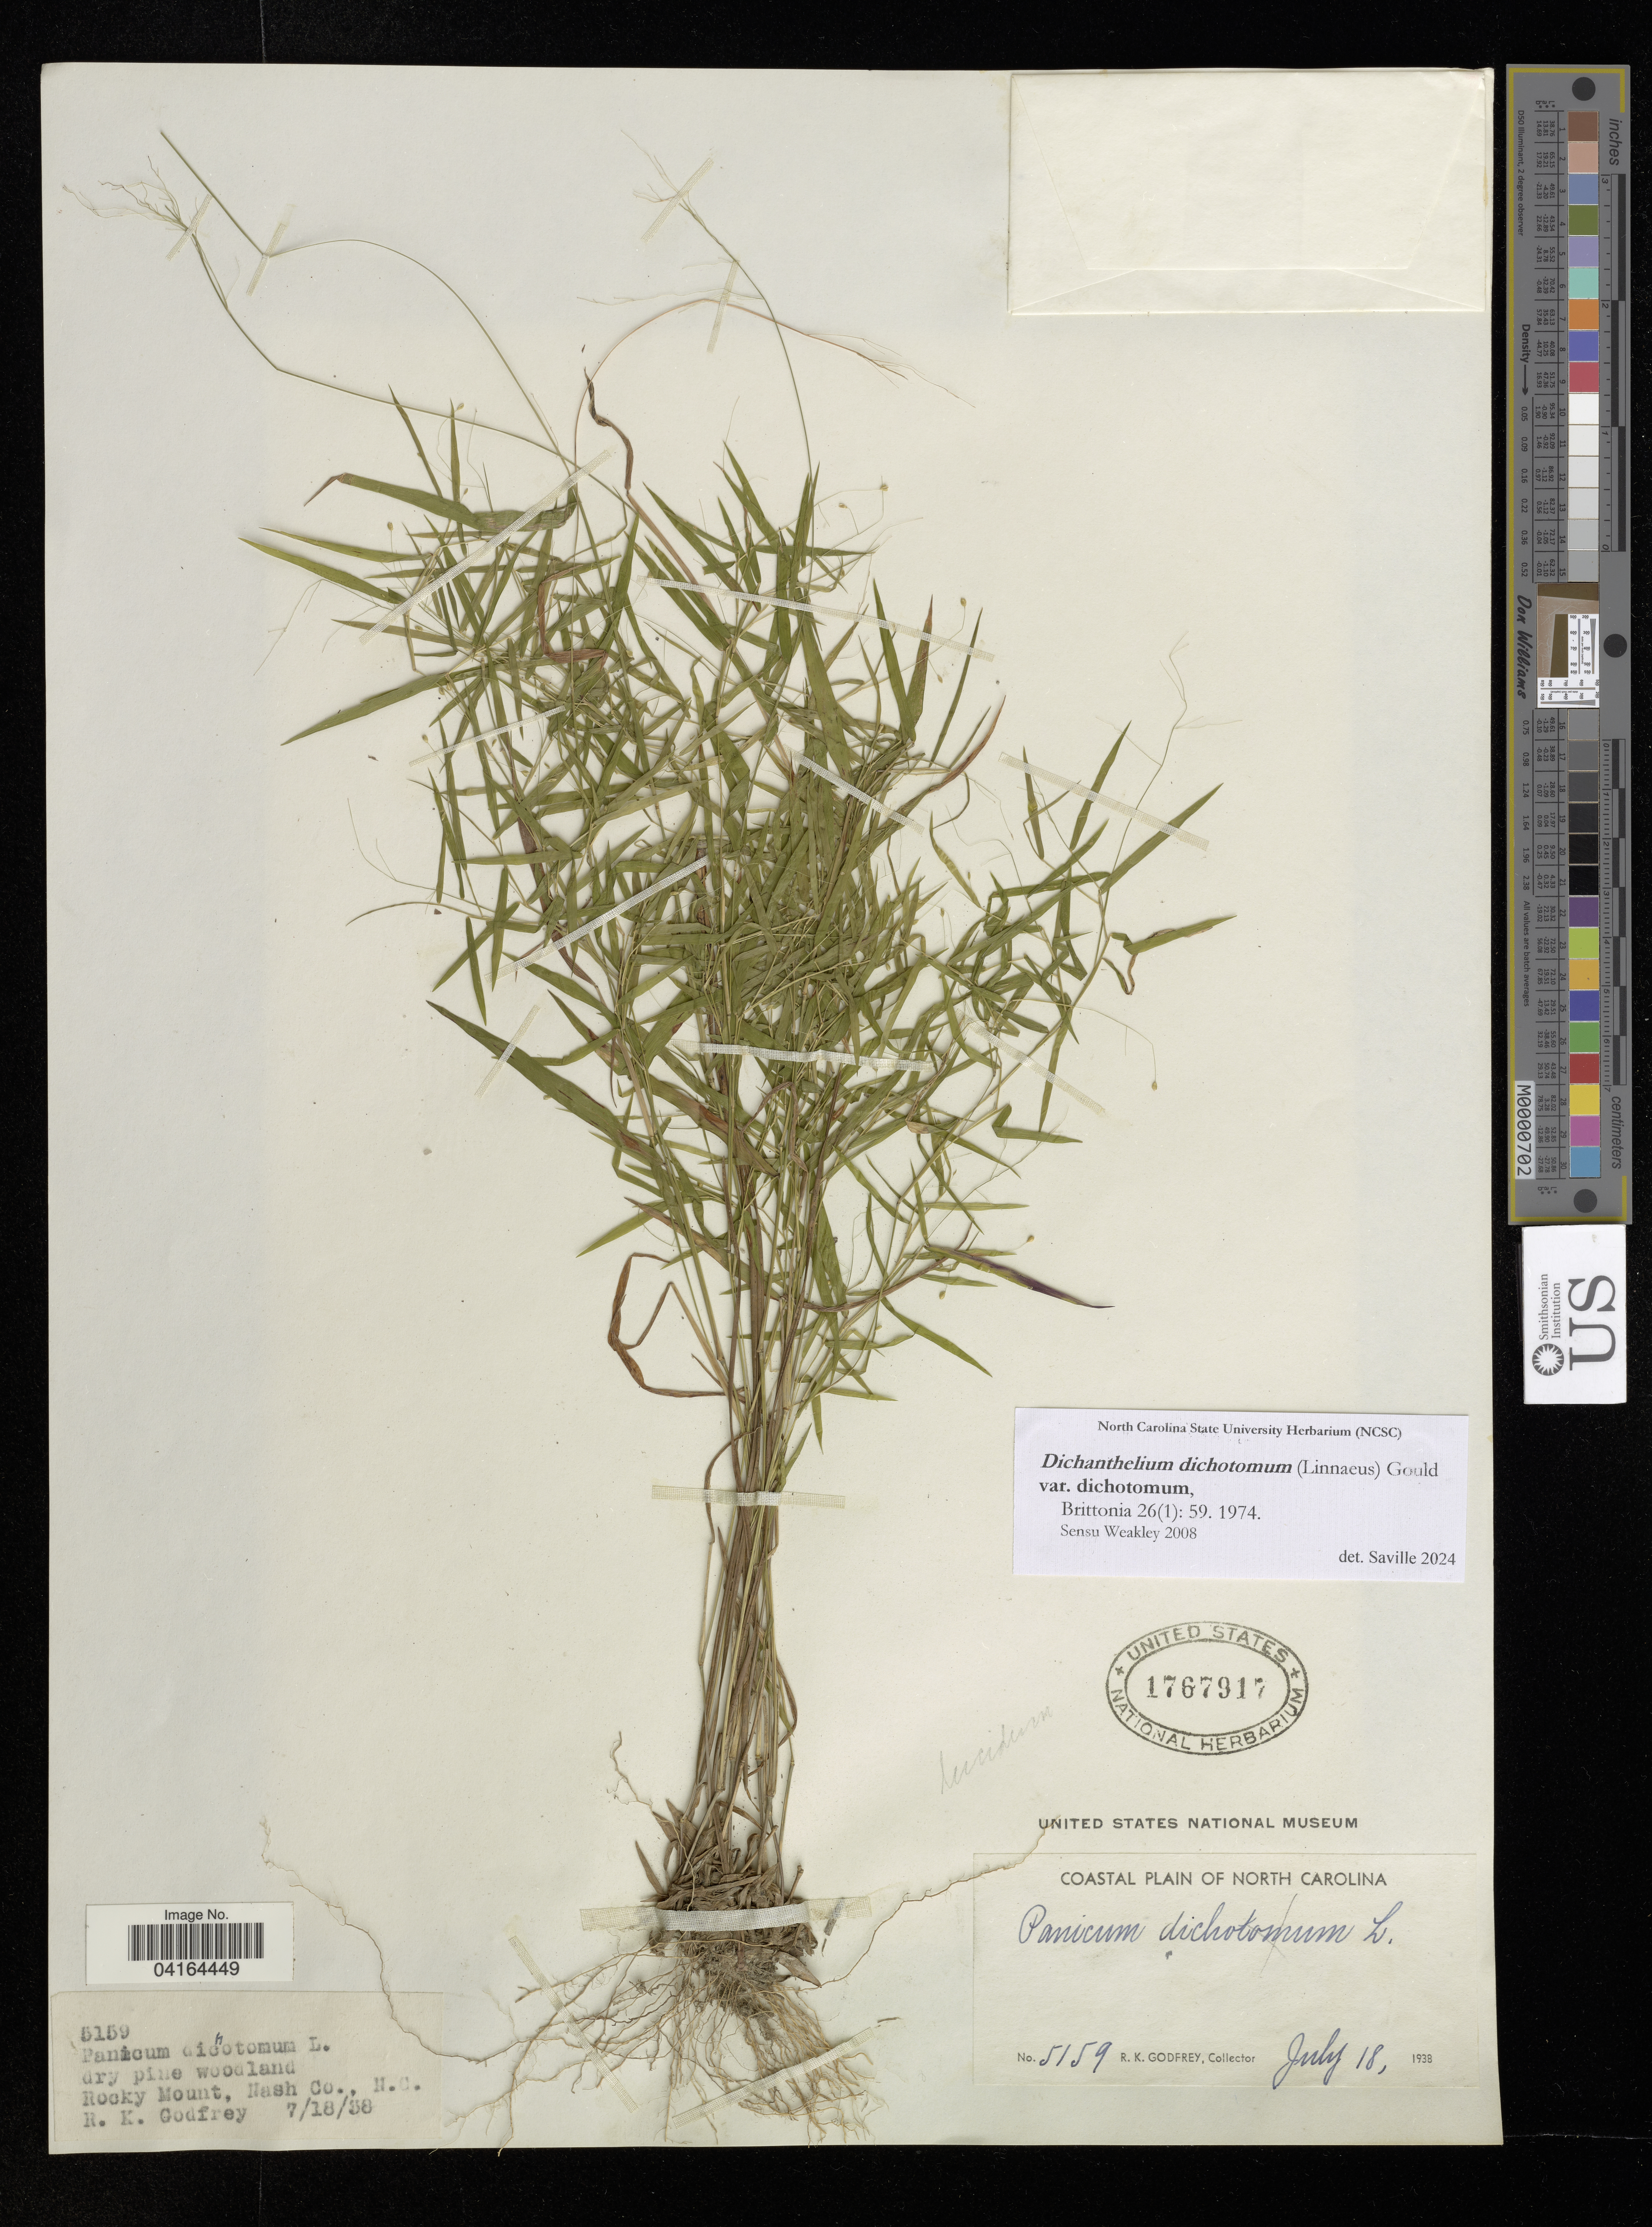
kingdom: Plantae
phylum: Tracheophyta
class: Liliopsida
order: Poales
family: Poaceae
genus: Dichanthelium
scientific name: Dichanthelium dichotomum var. dichotomum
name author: (L.) Gould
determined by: Saville, A. C., (NCSC), North Carolina State University (UNITED STATES)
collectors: R. K. Godfrey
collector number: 5159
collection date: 1938-07-18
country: United States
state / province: North Carolina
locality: Rocky Mount, Nash Co., H. C.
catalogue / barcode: US 1767917